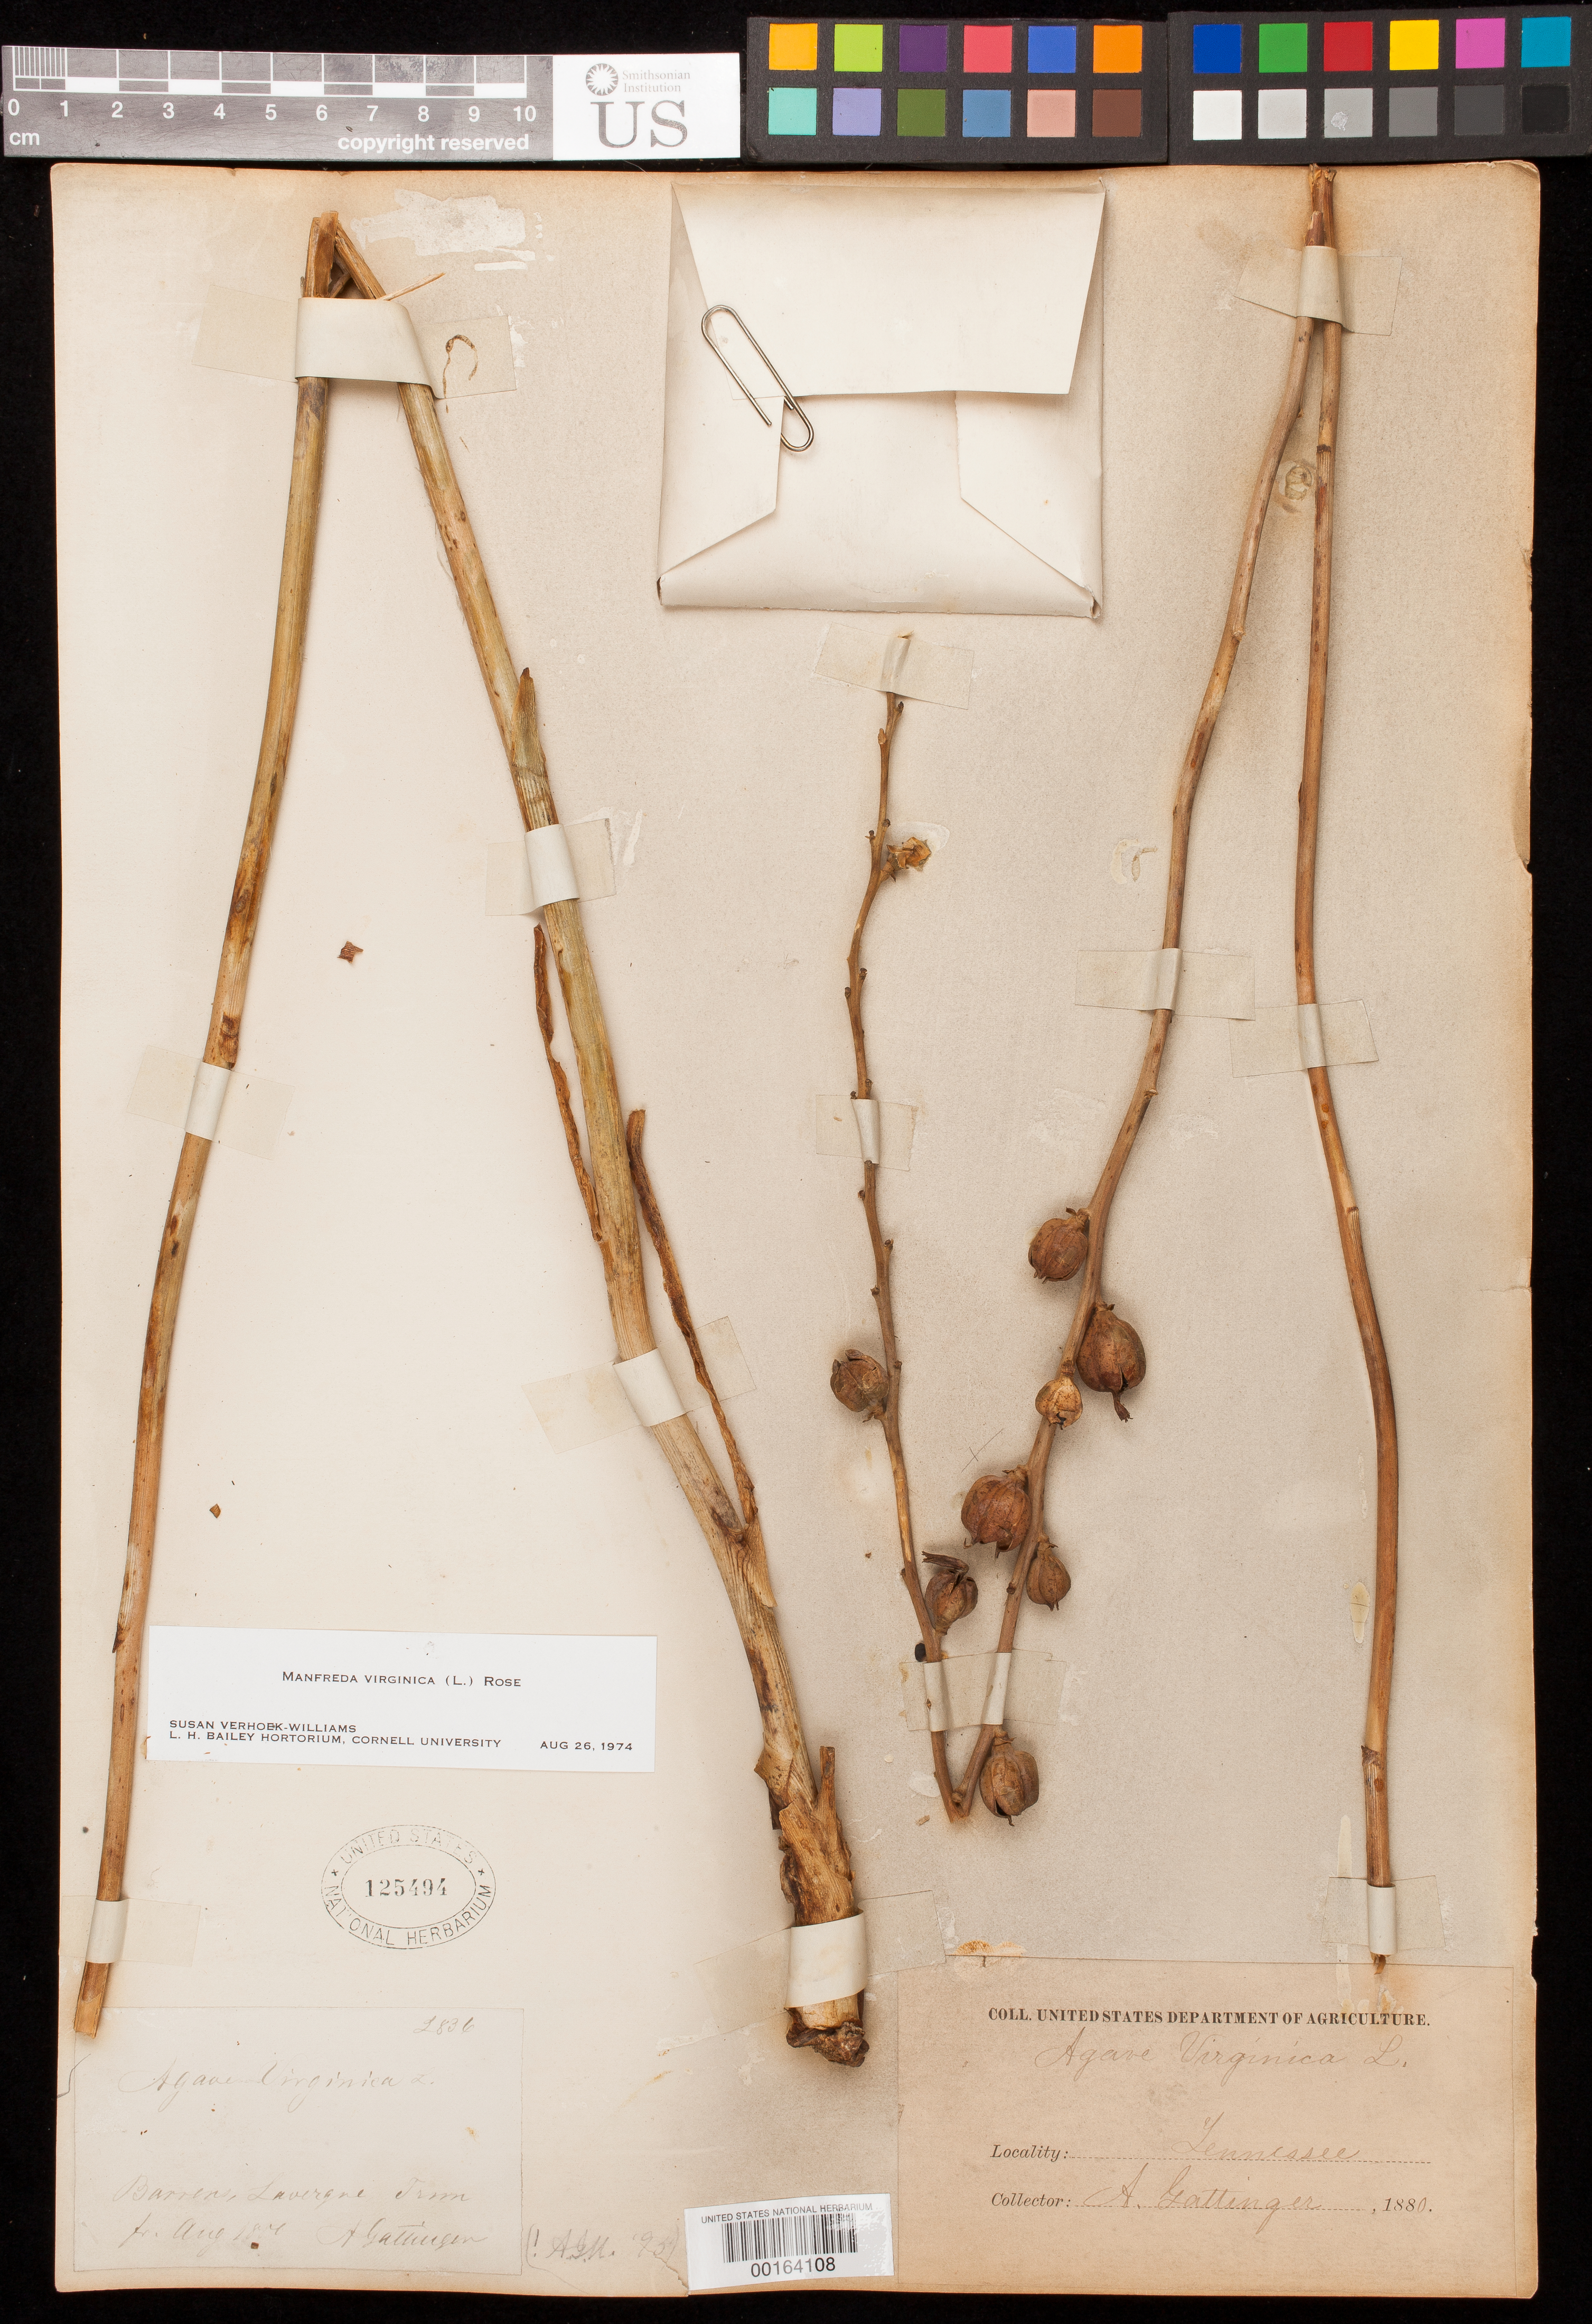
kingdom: Plantae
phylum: Tracheophyta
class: Liliopsida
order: Asparagales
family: Asparagaceae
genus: Manfreda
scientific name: Manfreda virginica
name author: (L.) Salisb. ex Rose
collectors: A. Gattinger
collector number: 2836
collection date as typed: Aug 1880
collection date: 1880-08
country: United States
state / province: Tennessee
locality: Barrens of middle tennessee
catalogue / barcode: US 125494